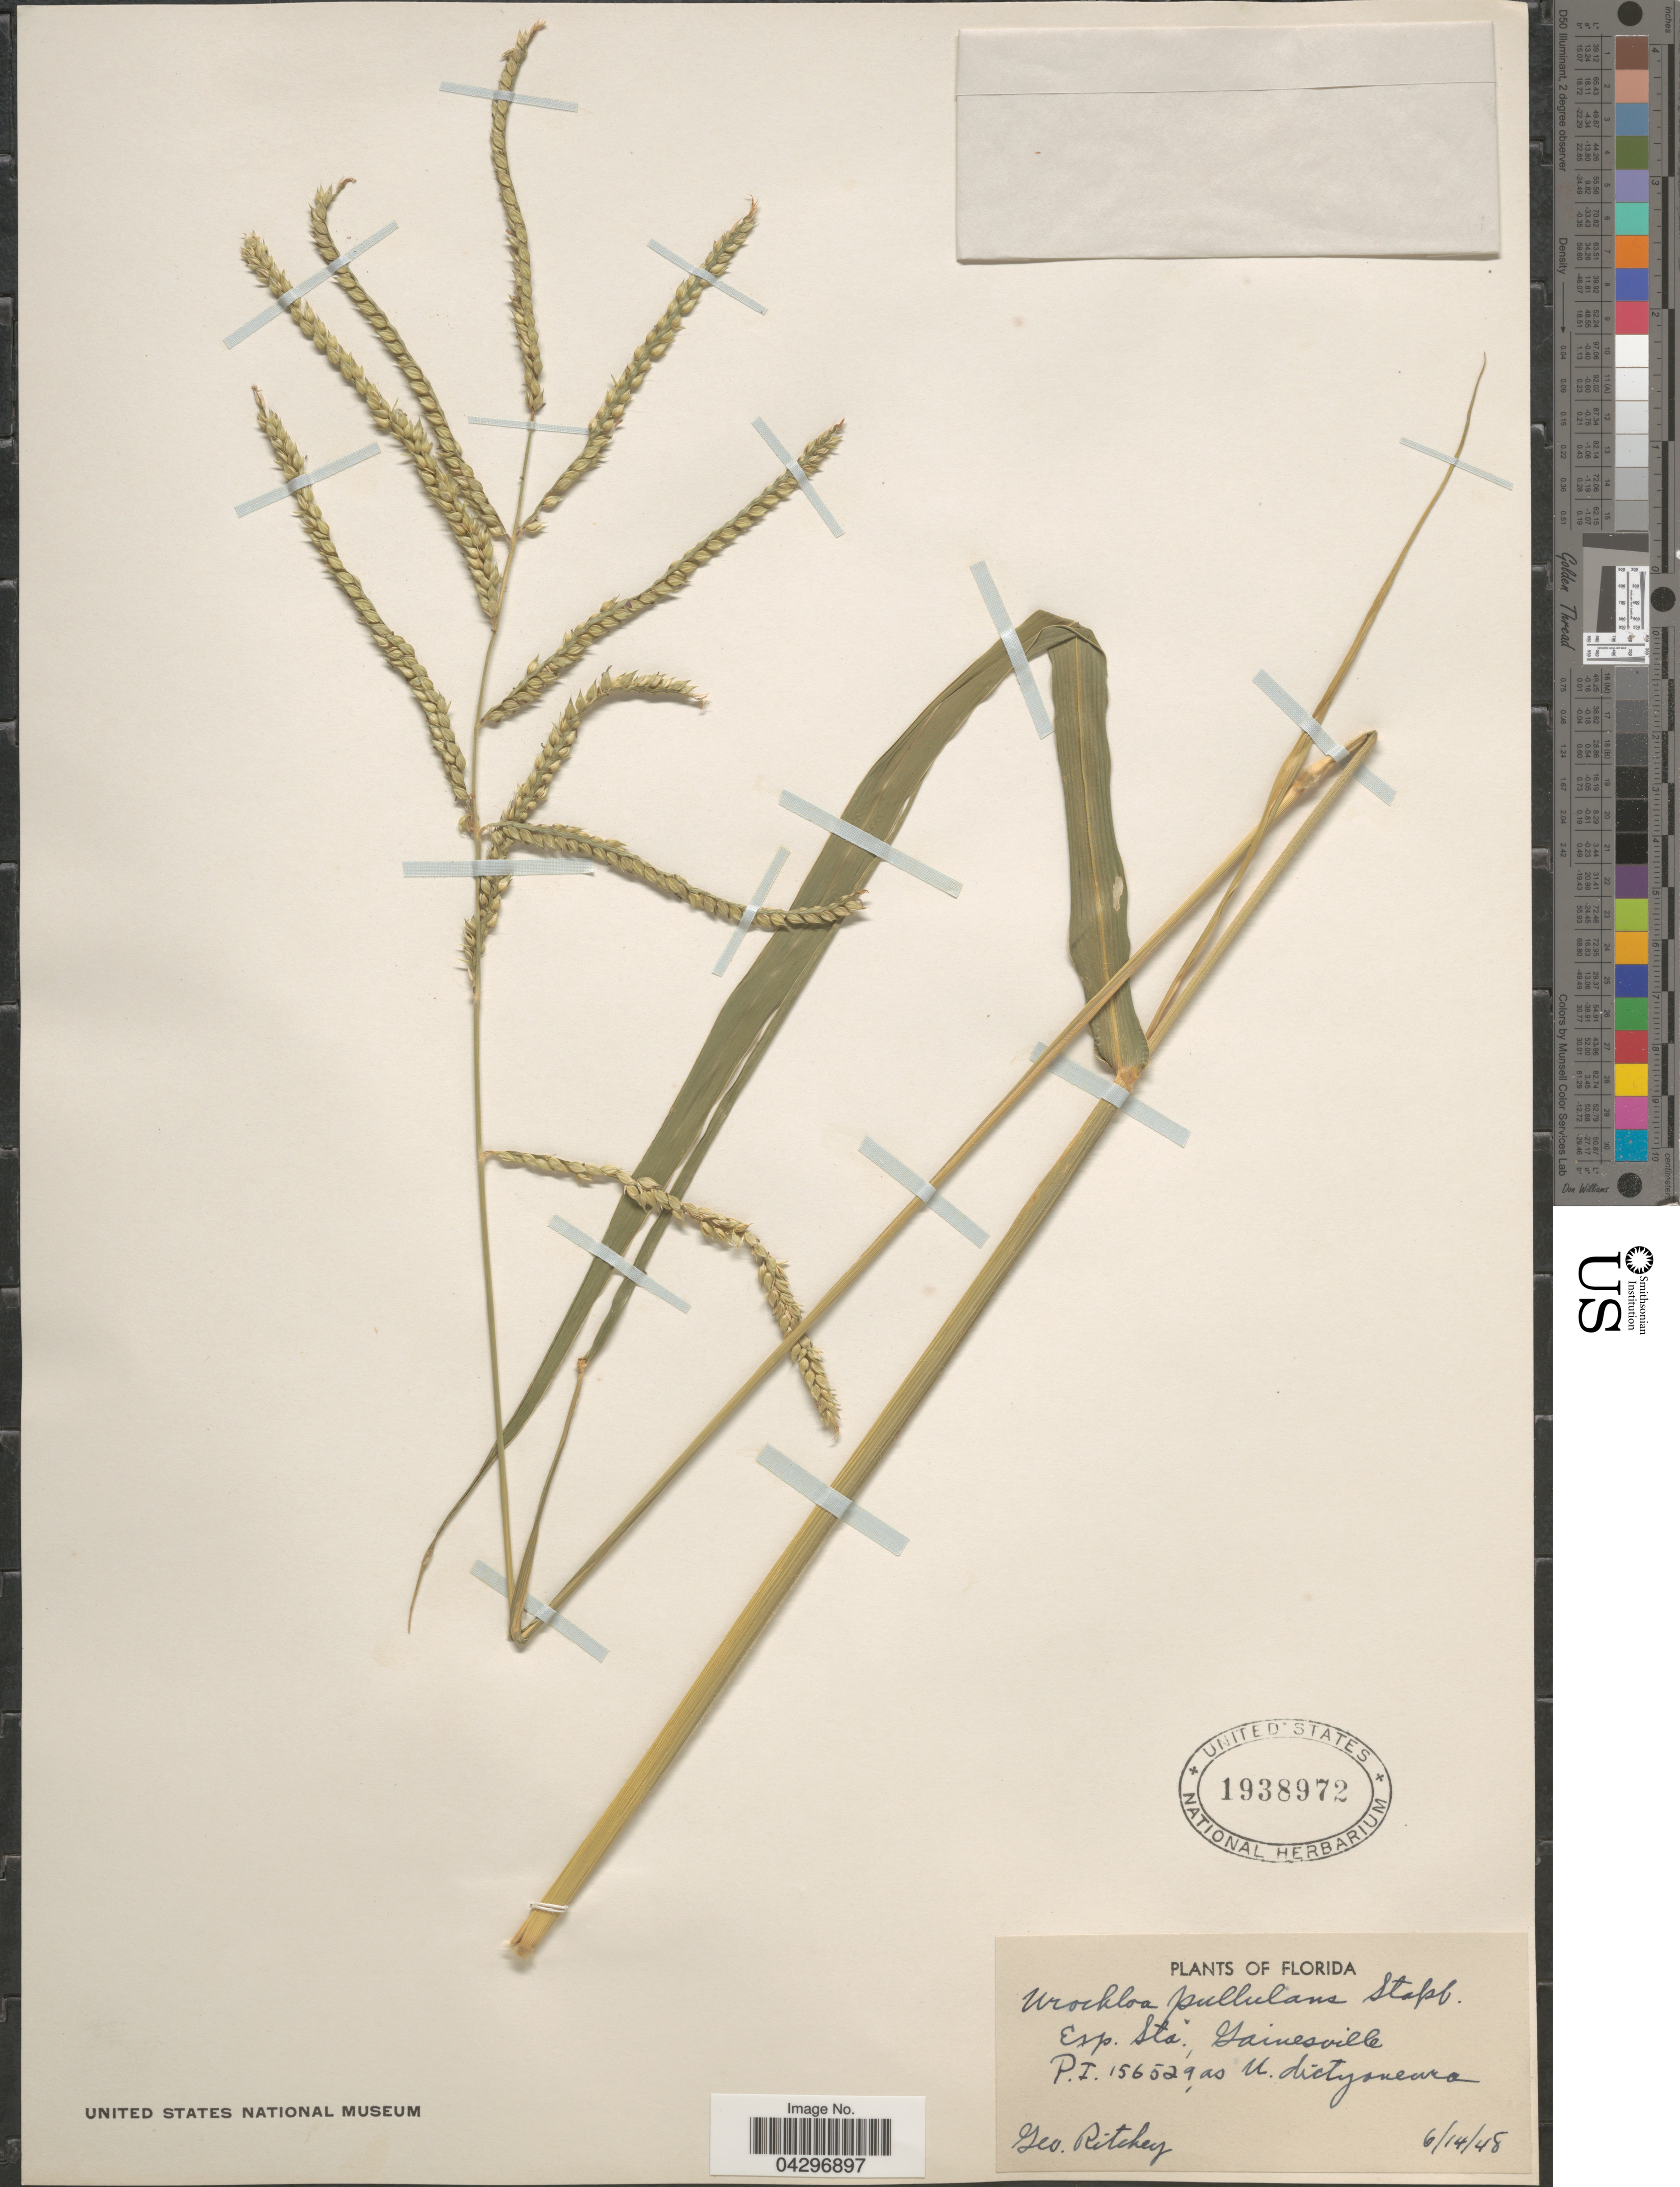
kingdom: Plantae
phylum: Tracheophyta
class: Liliopsida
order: Poales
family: Poaceae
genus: Urochloa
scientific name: Urochloa mosambicensis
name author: (Hack.) Dandy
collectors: G. Ritchey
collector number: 156529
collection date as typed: Transcribed d/m/y: 14/6/48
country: United States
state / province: Florida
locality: Exp. Sta., Gainesville.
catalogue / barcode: US 1938972